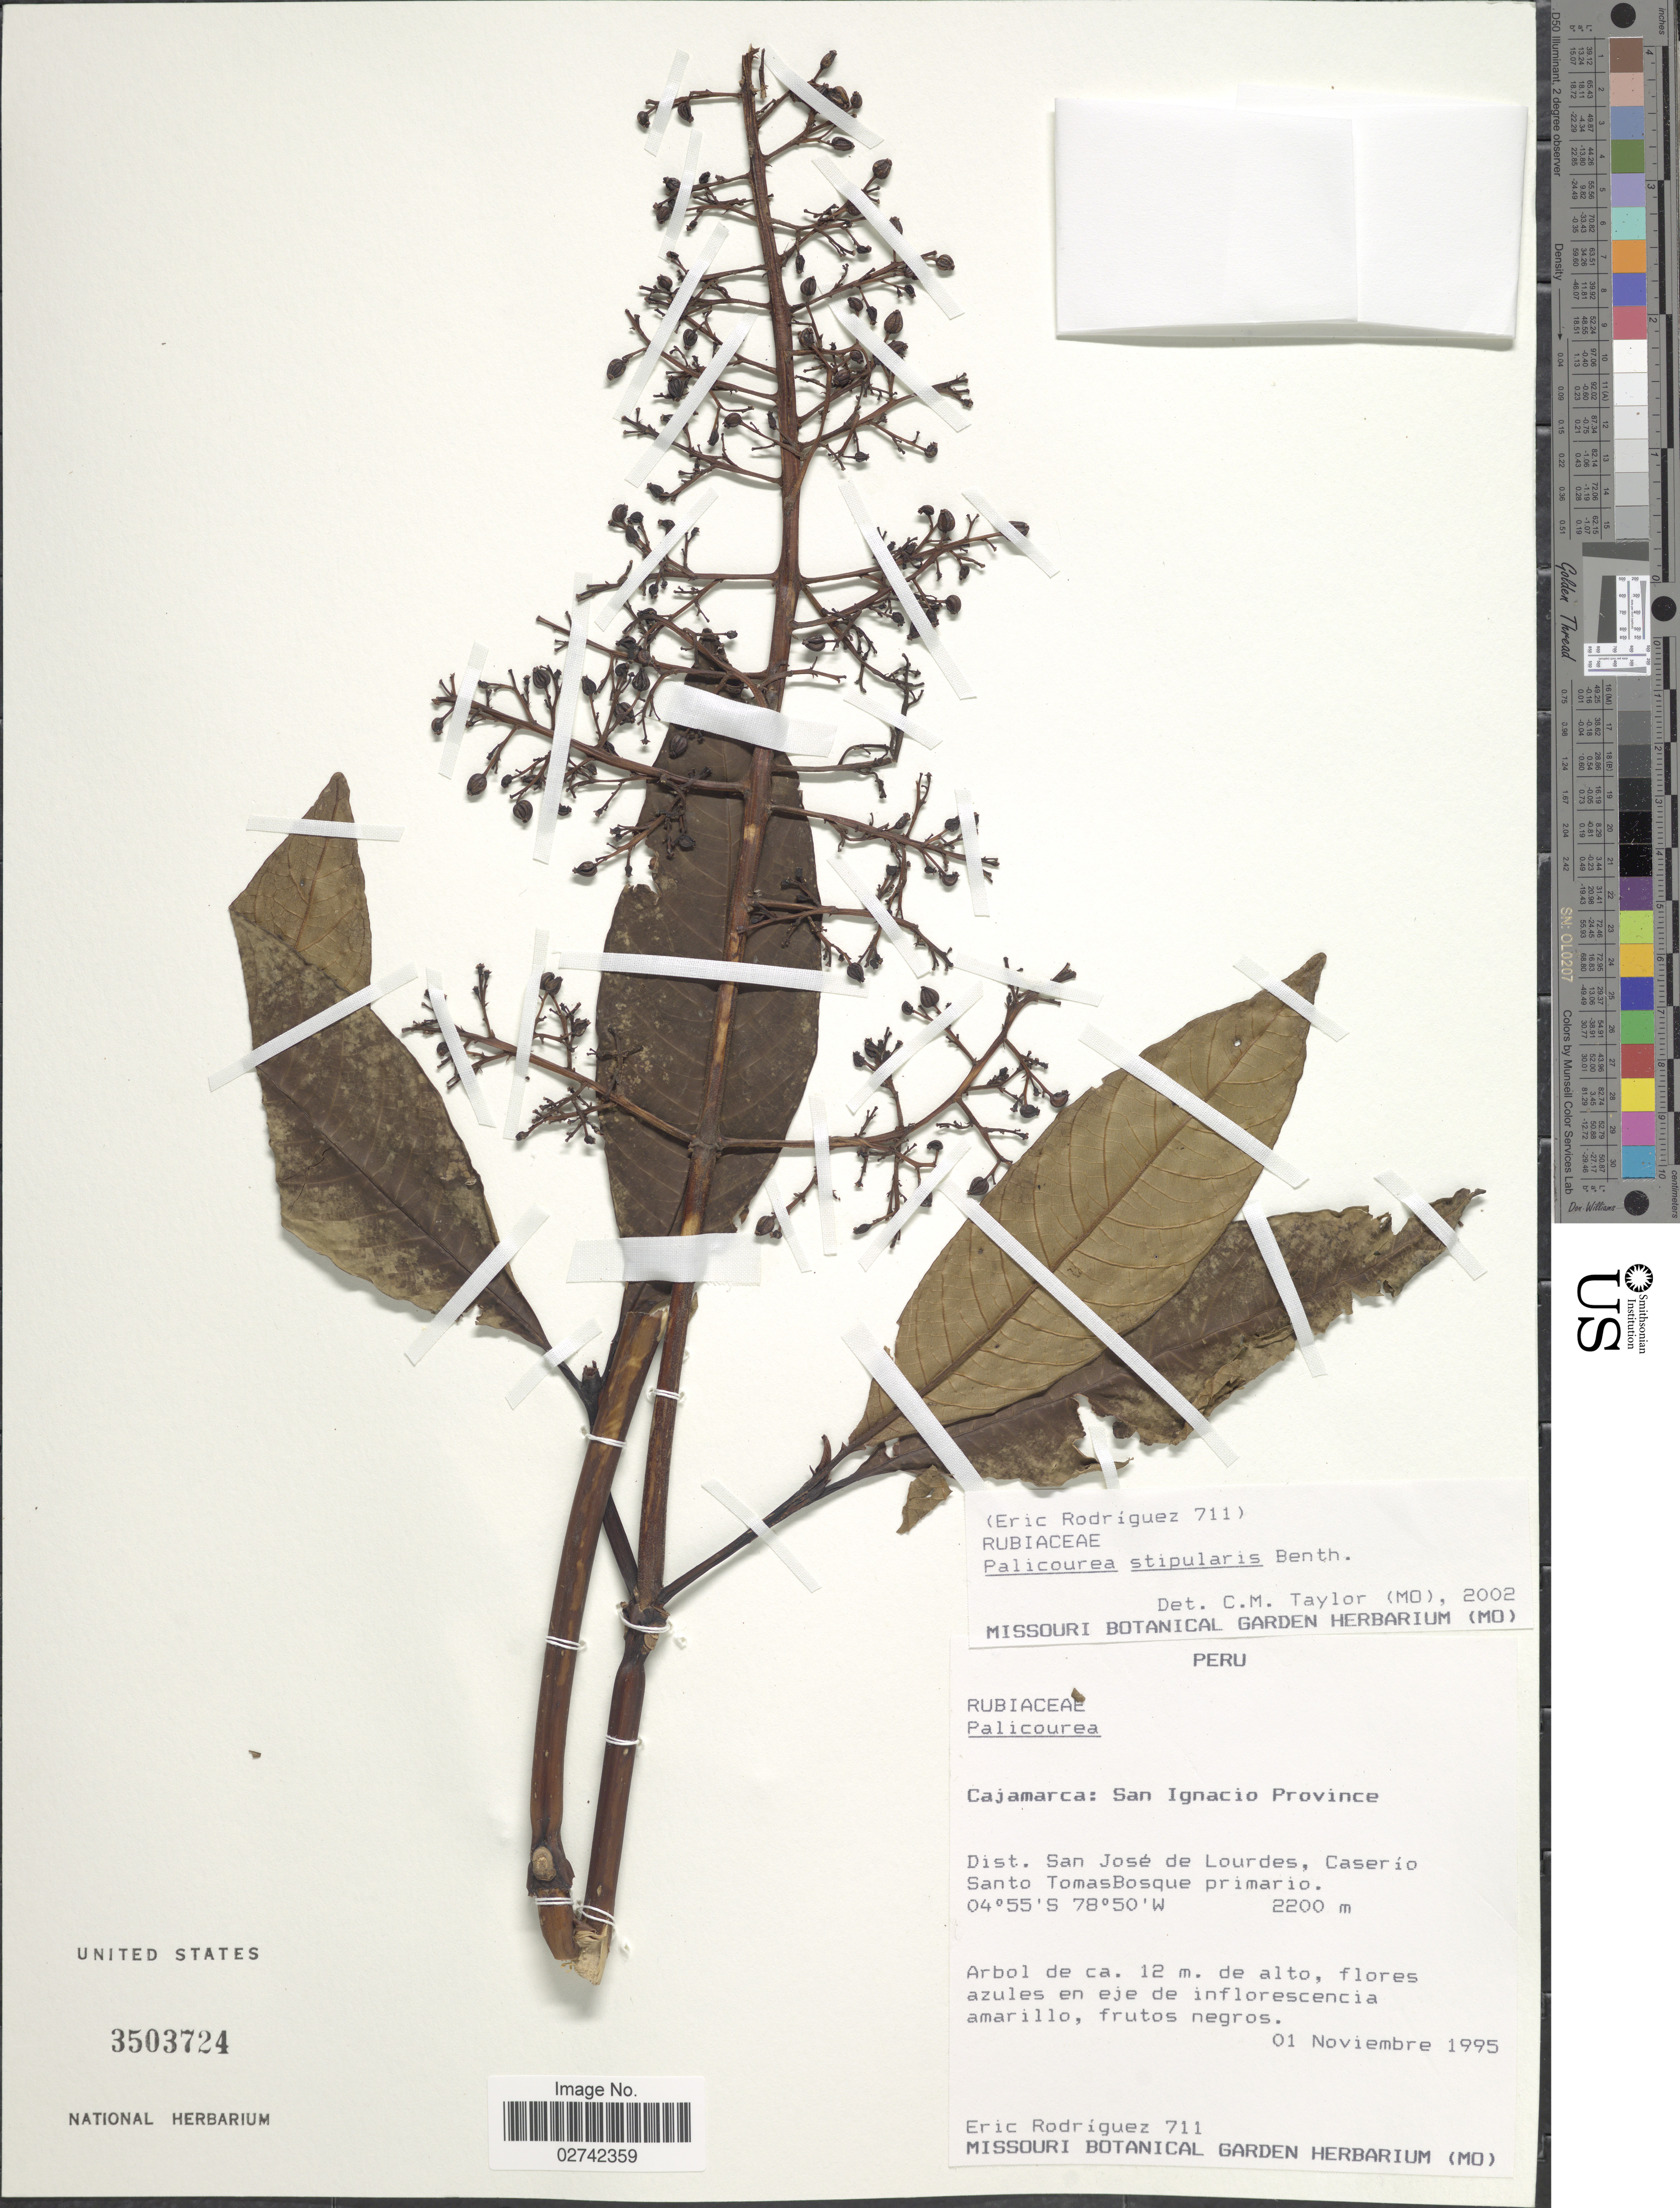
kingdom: Plantae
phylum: Tracheophyta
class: Magnoliopsida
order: Gentianales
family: Rubiaceae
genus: Palicourea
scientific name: Palicourea stipularis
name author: Benth.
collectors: E. Rodriguez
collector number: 711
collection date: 1995-11-01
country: Peru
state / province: Cajamarca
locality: San Ignacio Province, Dist. San Jose de Lourdes, Caserio Santo Tomas.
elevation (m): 2200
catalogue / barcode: US 3503724